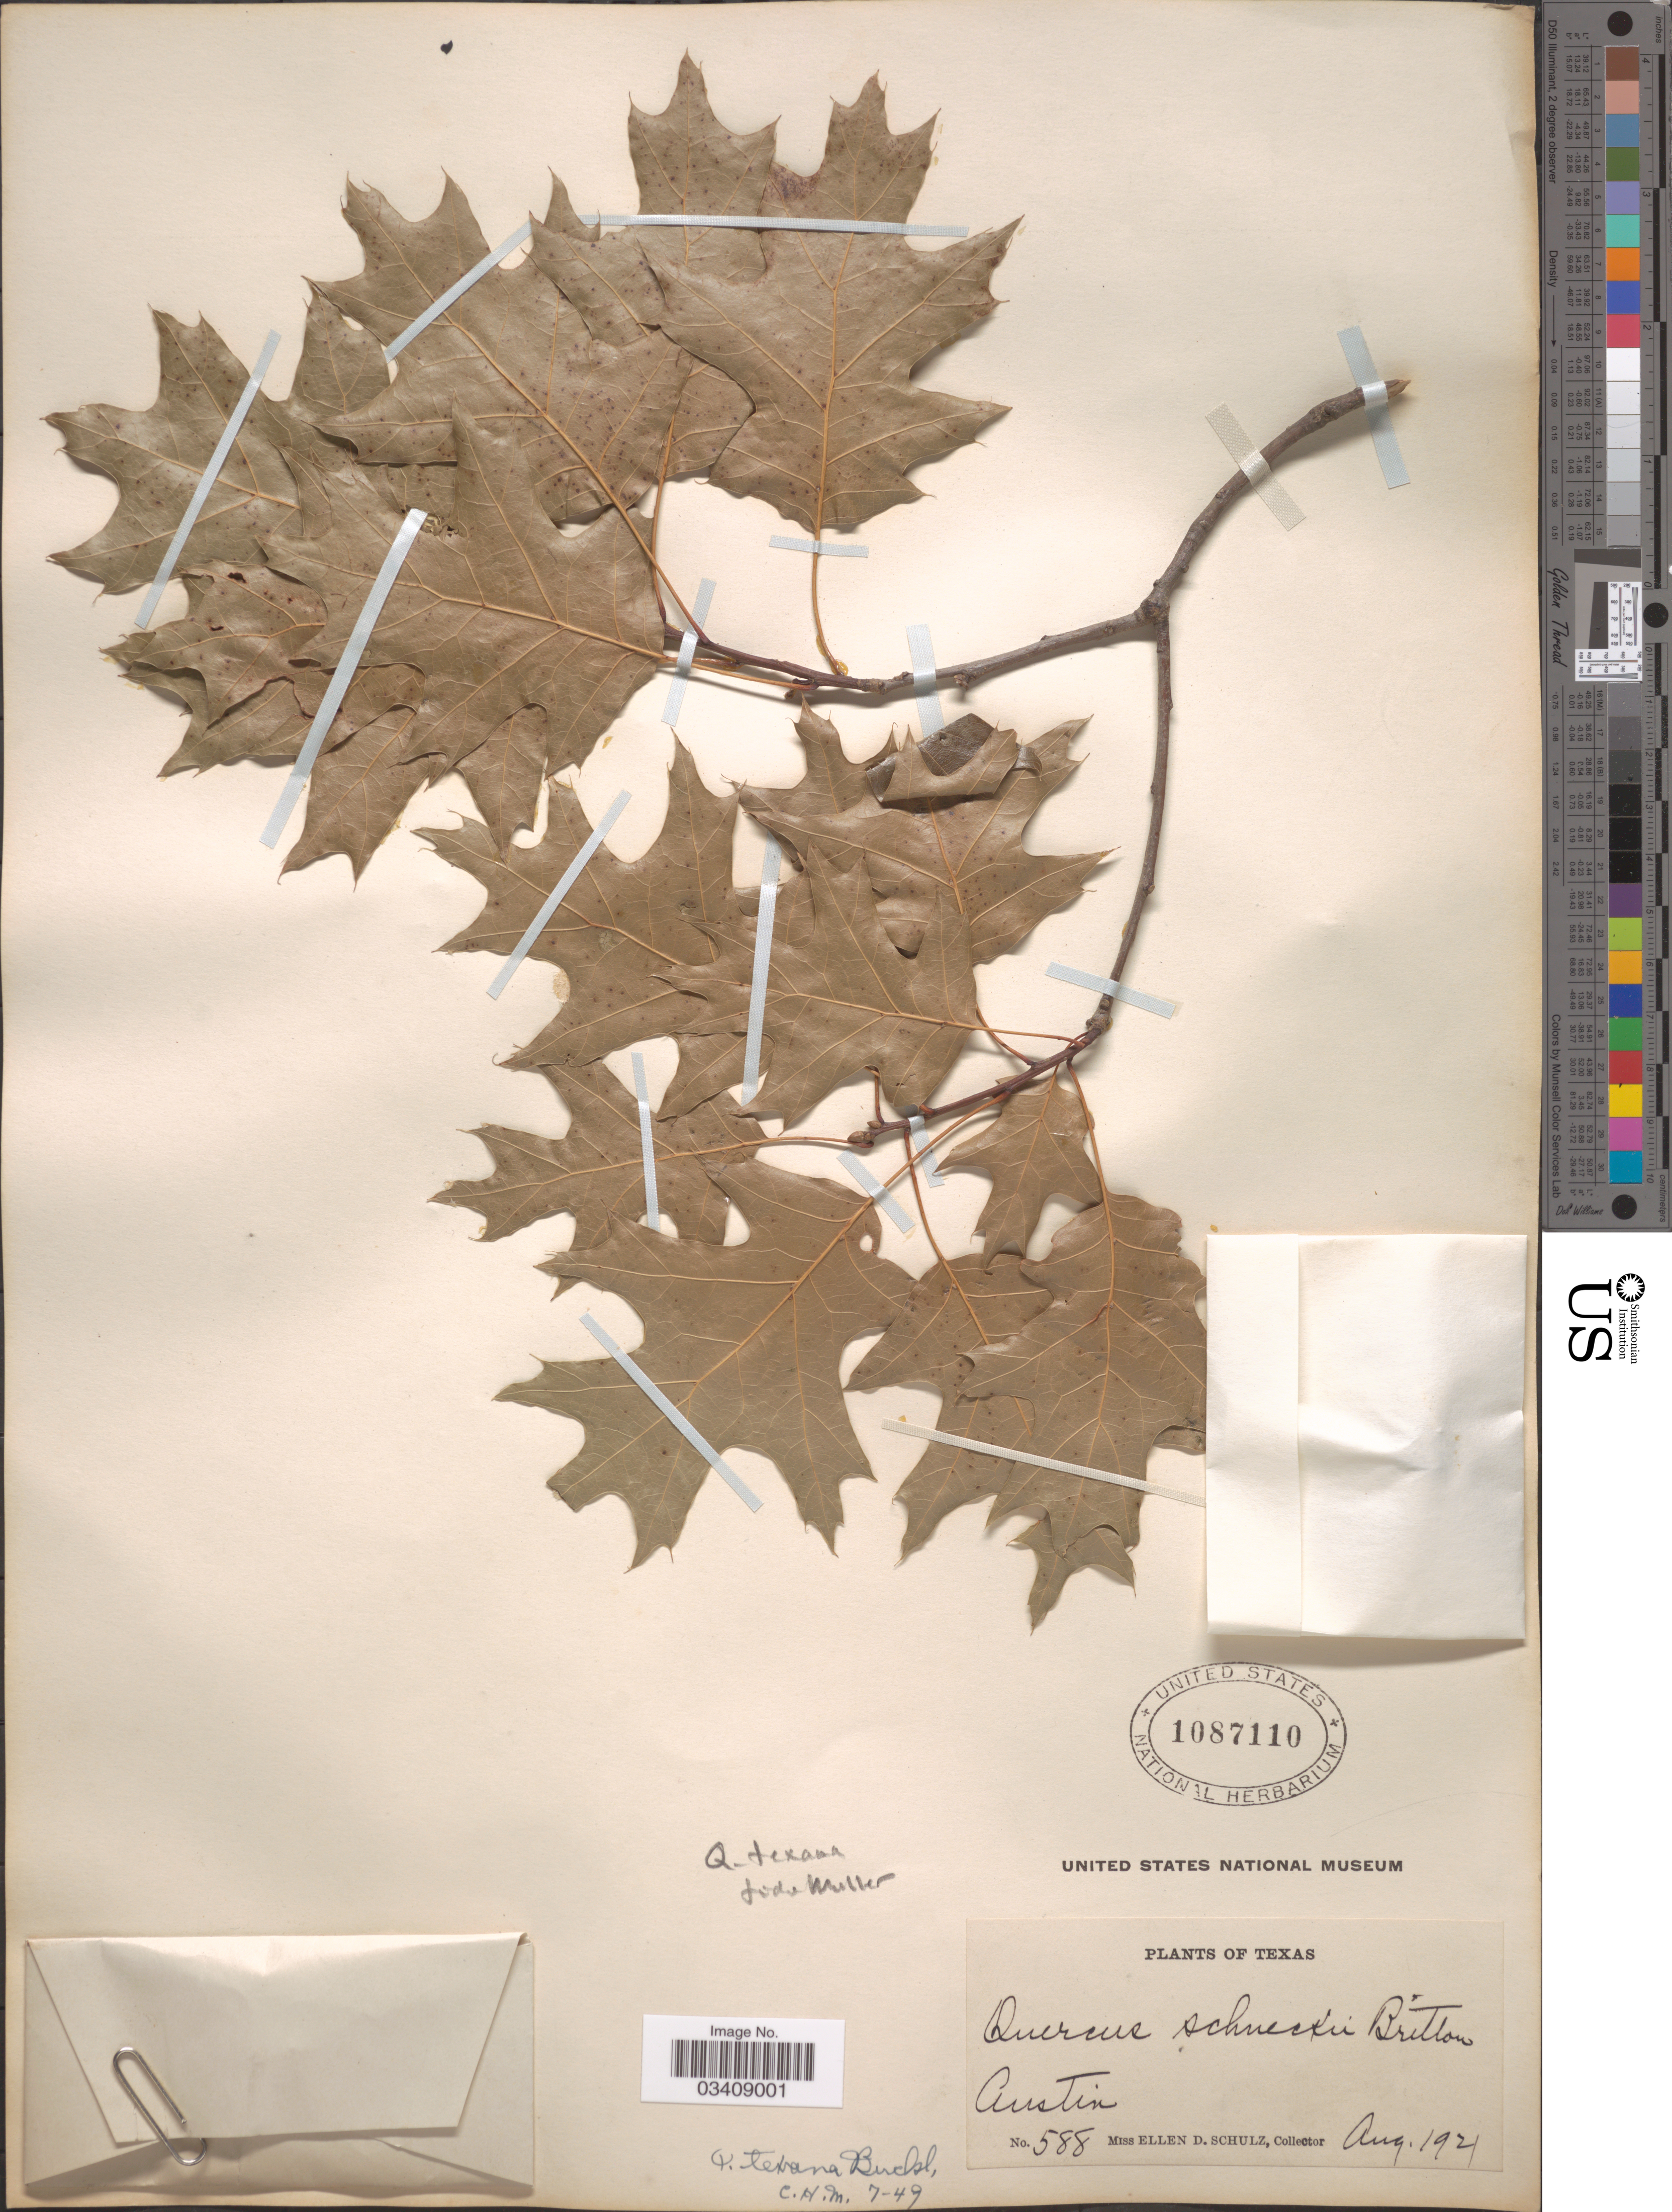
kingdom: Plantae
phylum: Tracheophyta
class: Magnoliopsida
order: Fagales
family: Fagaceae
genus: Quercus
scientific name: Quercus texana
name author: Buckley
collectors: E. D. Schulz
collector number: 588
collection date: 1921-08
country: United States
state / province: Texas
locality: Austin.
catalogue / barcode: US 1087110